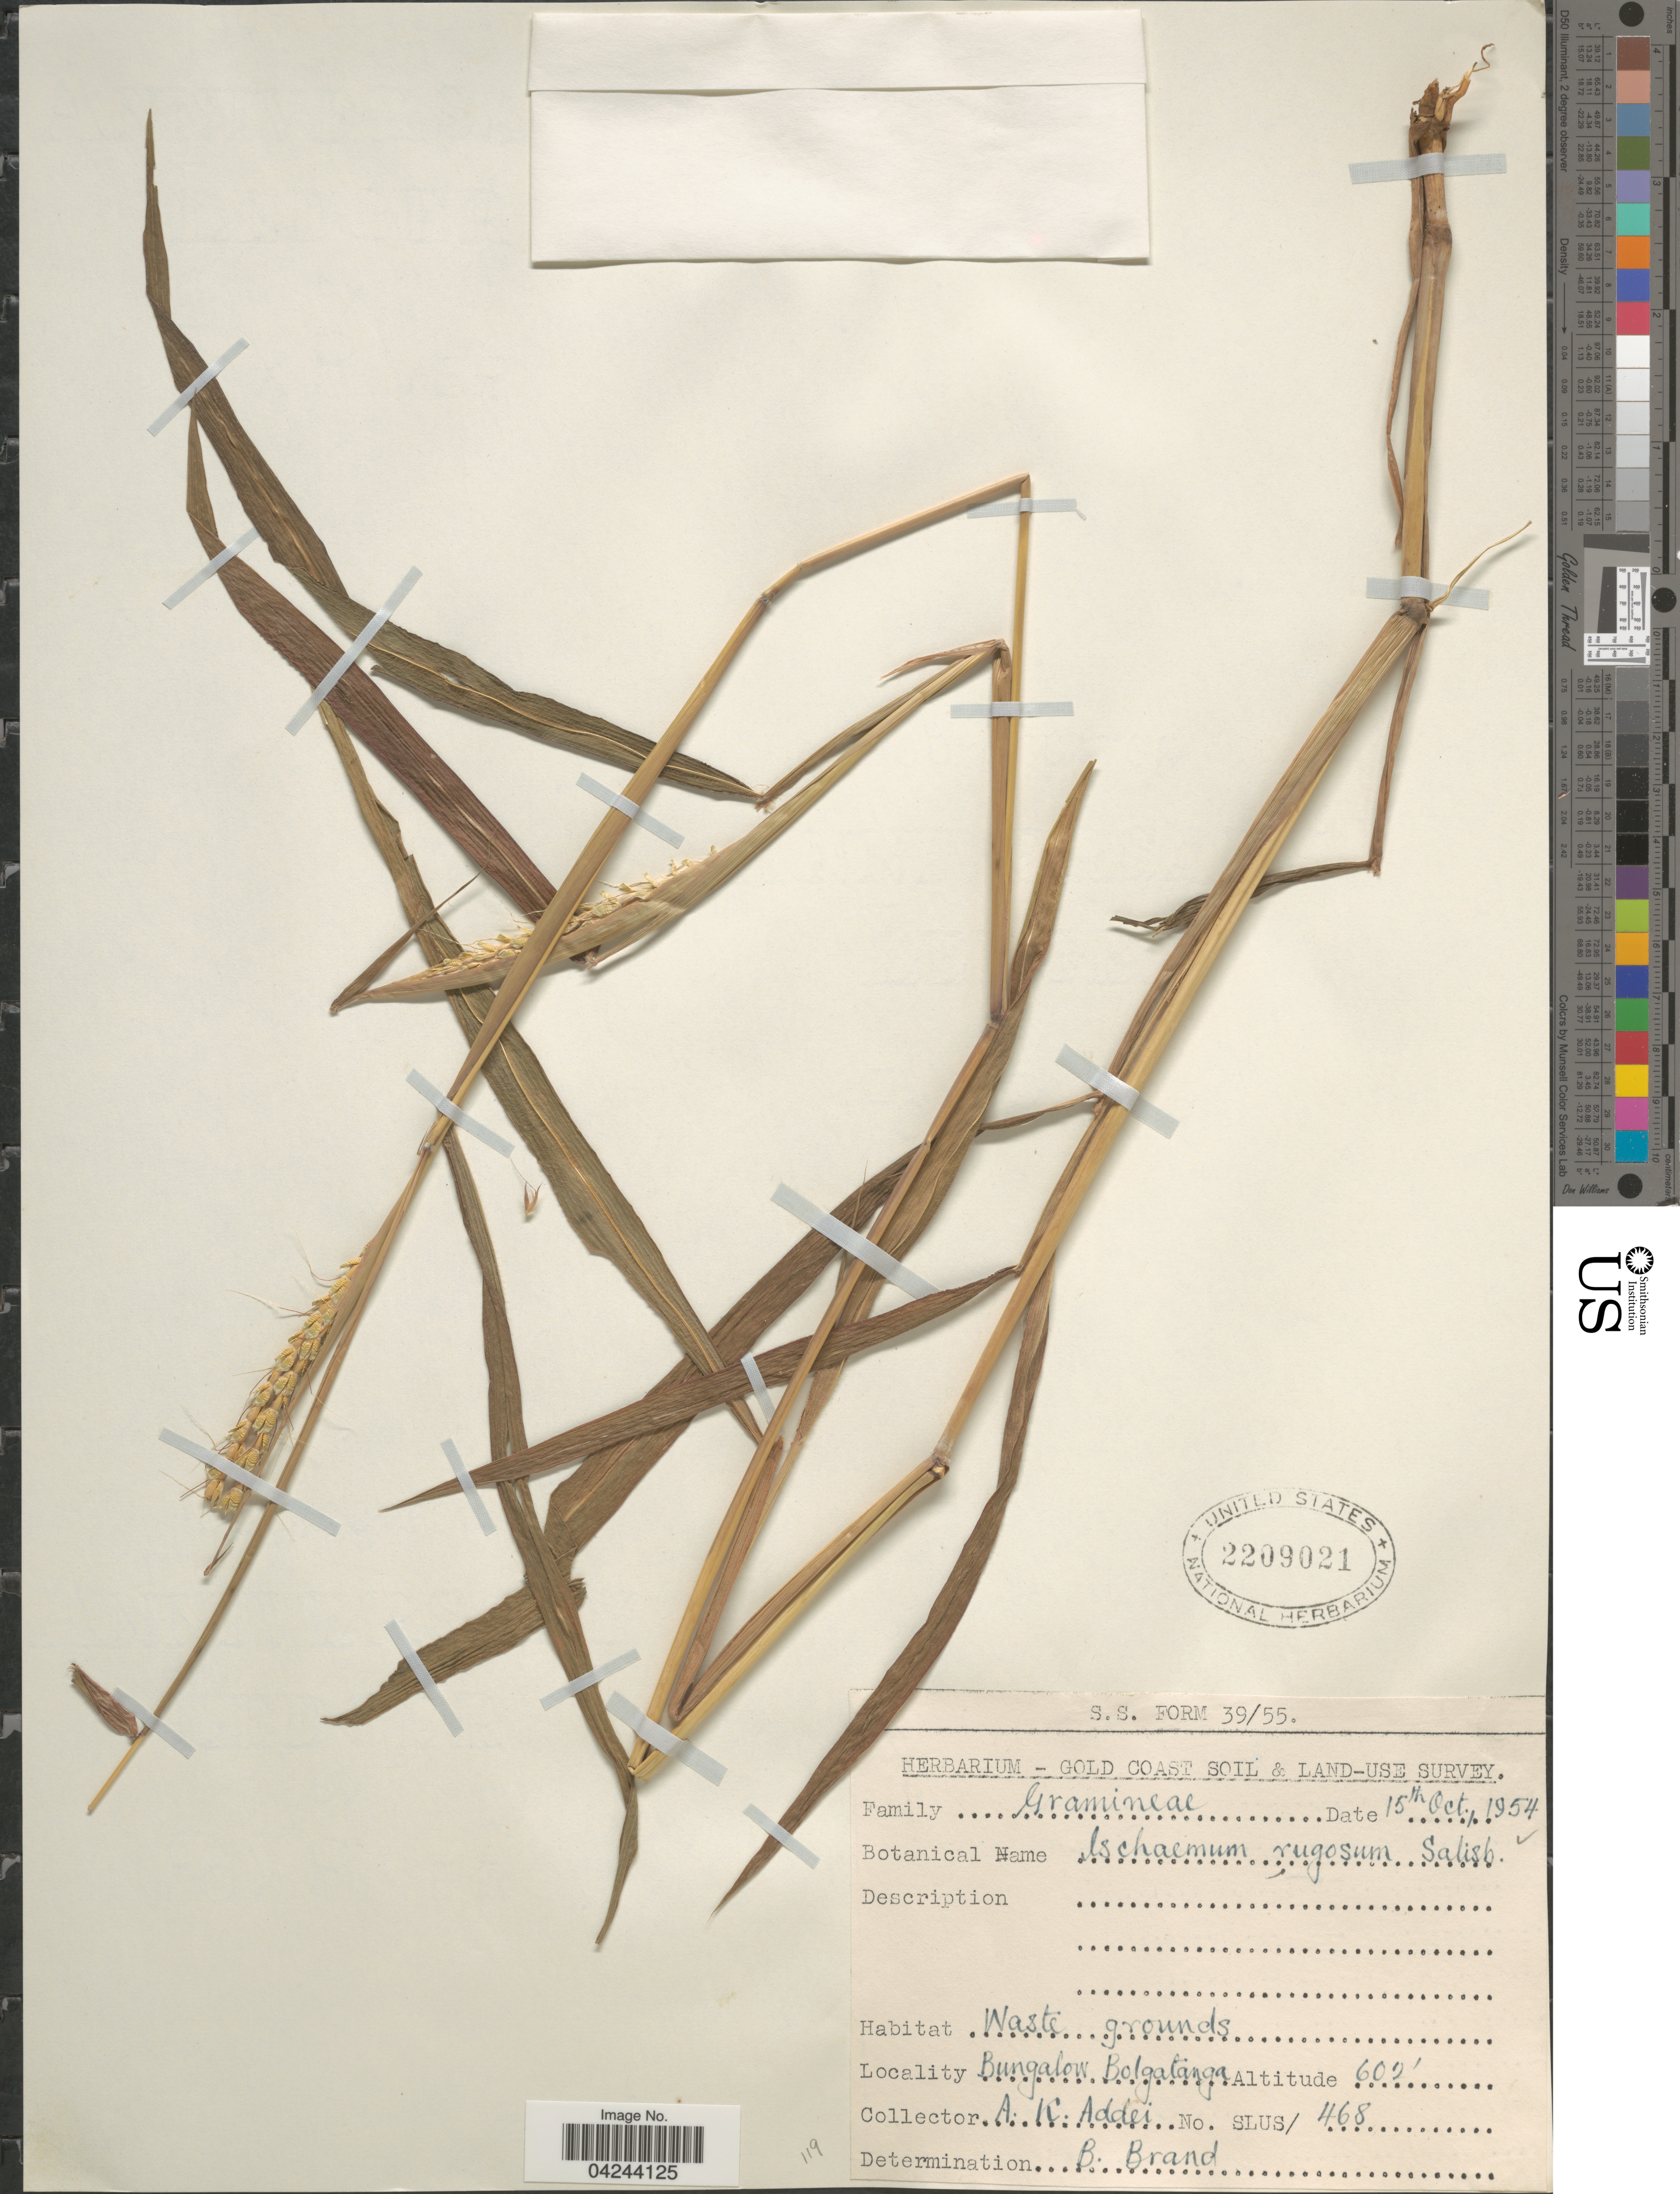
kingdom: Plantae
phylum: Tracheophyta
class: Liliopsida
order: Poales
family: Poaceae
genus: Ischaemum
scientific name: Ischaemum rugosum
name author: Salisb.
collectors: A. Addei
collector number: SLUS/468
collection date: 1954-10-15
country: Ghana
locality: Gold Coast Soil & Land-Use Survey. Bungalow Bolgatanga.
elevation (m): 183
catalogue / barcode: US 2209021